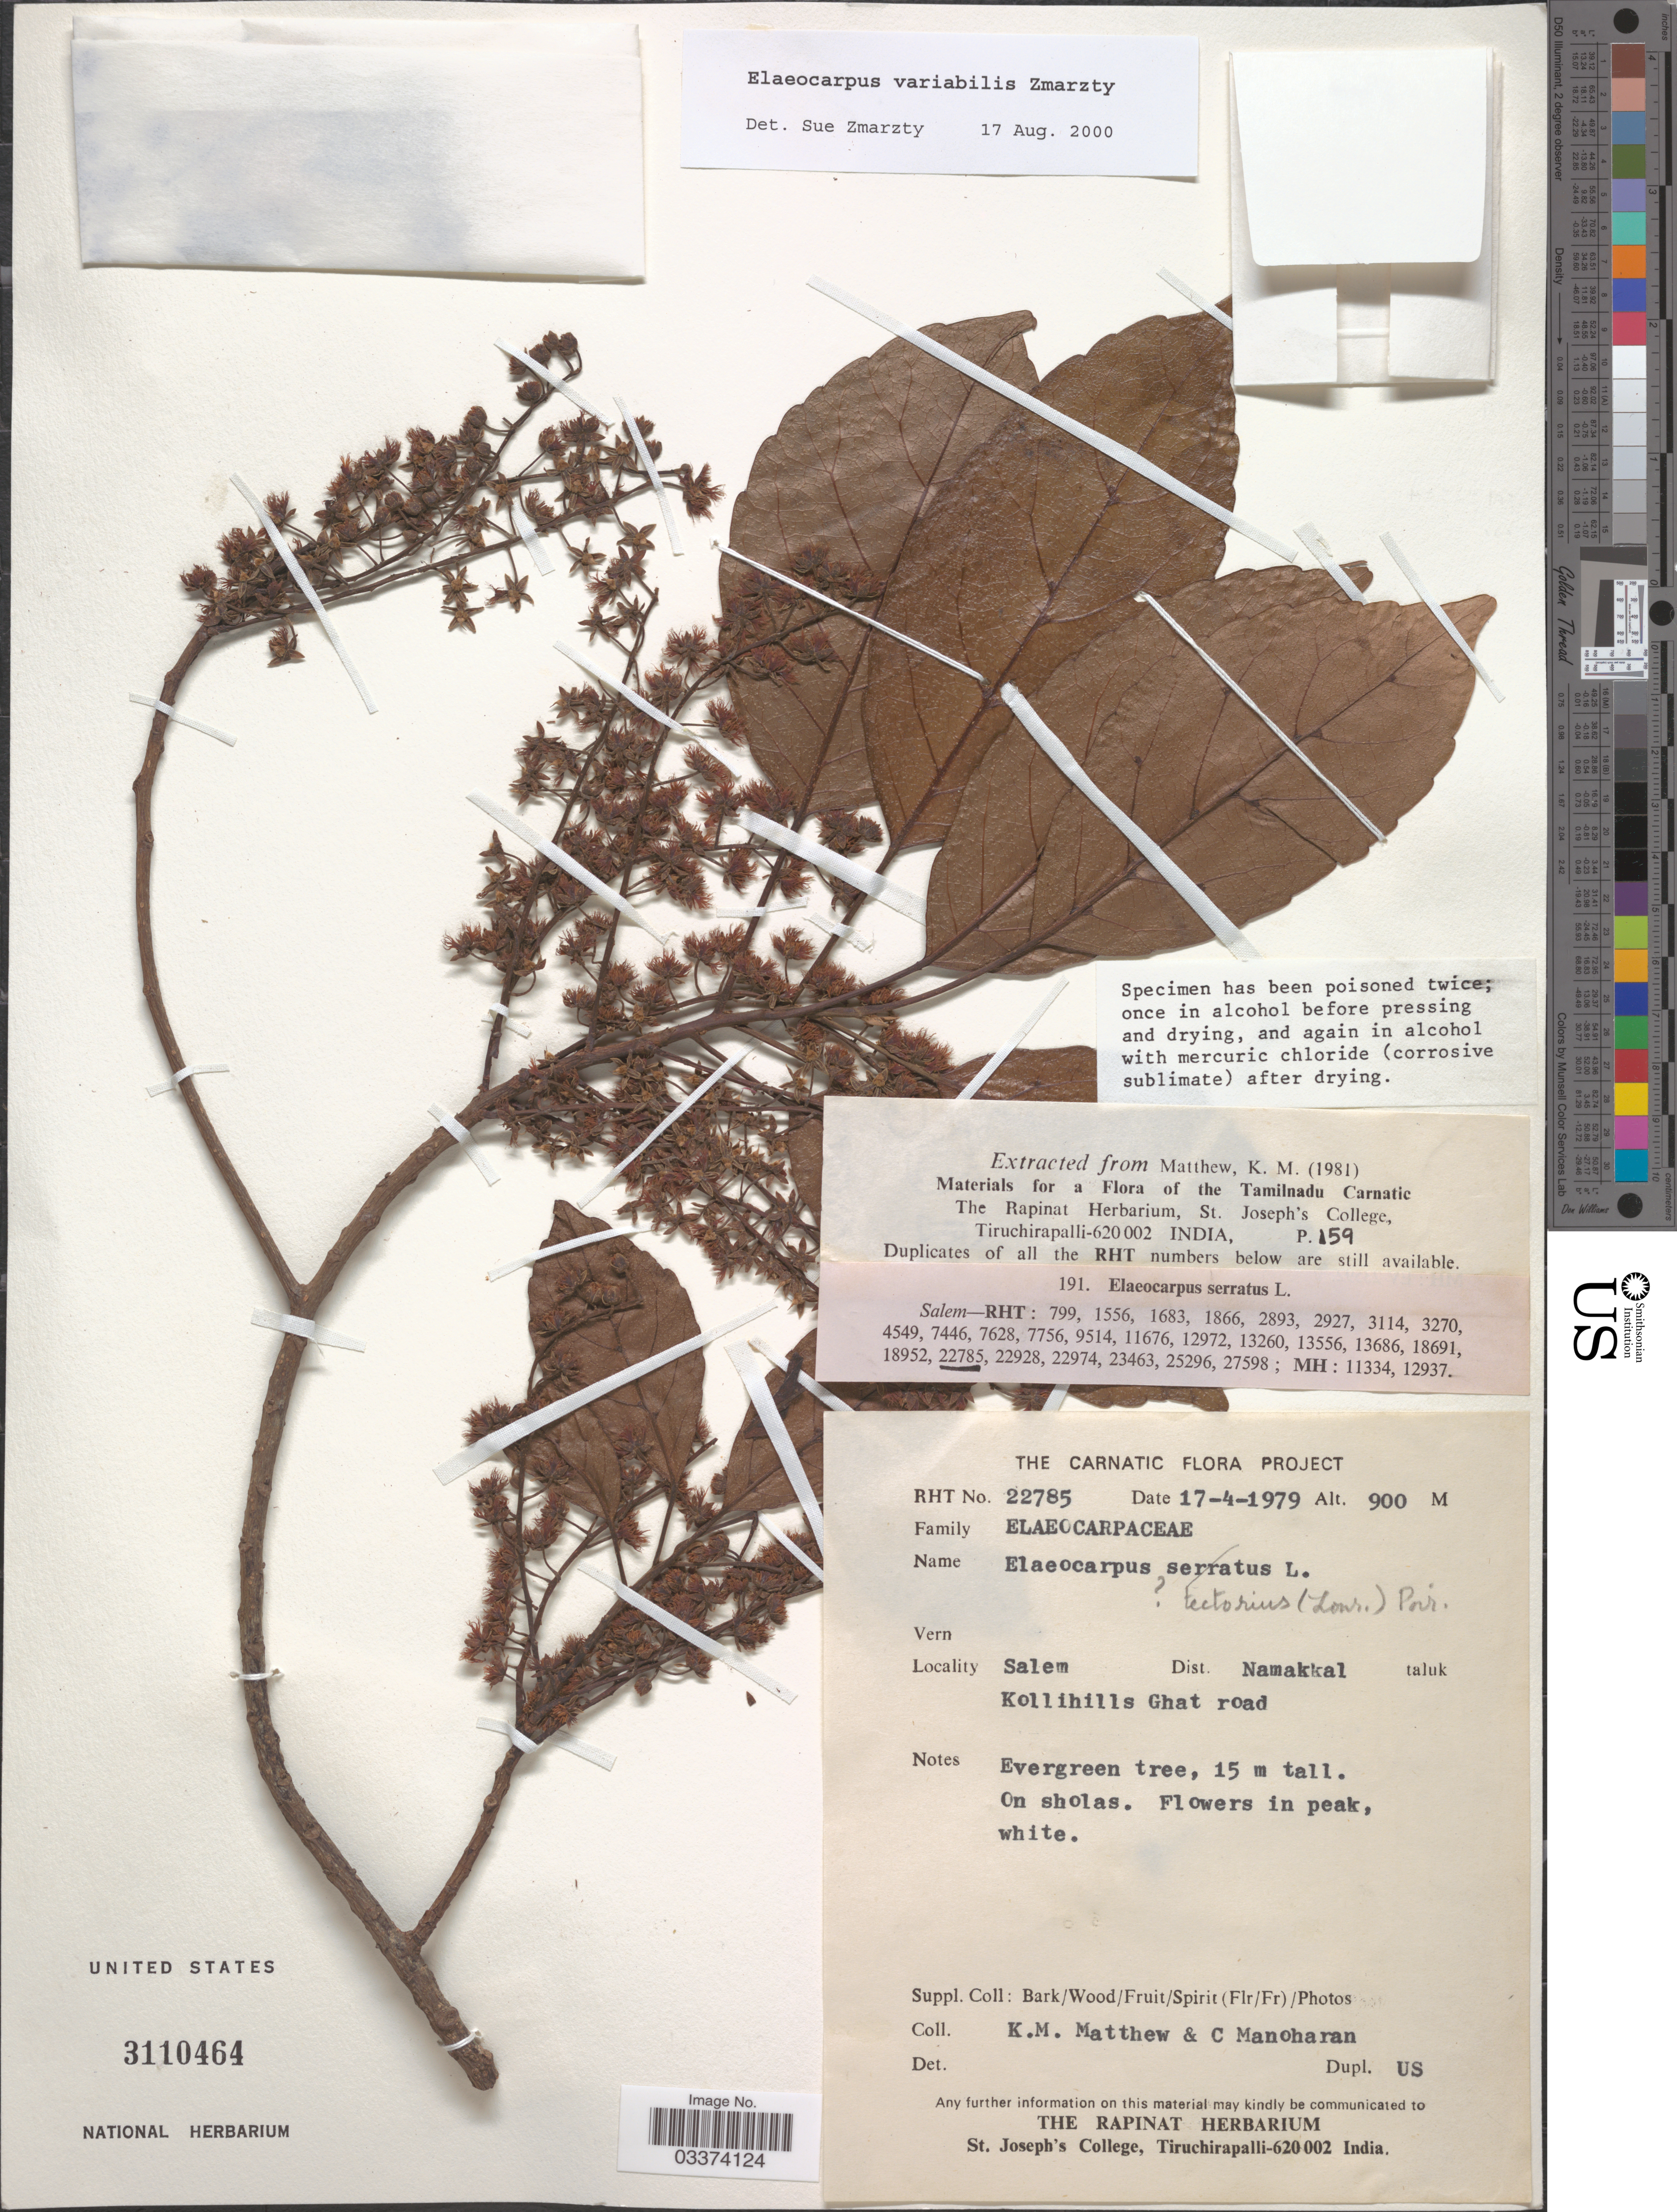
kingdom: Plantae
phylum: Tracheophyta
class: Magnoliopsida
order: Oxalidales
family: Elaeocarpaceae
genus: Elaeocarpus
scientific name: Elaeocarpus variabilis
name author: Zmarzty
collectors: K. M. Matthew & C. Manoharan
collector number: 22785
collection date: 1979-04-17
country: India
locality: Salem. Dist. Namakkal taluk. Kollihills Ghat road.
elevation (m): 900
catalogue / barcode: US 3110464